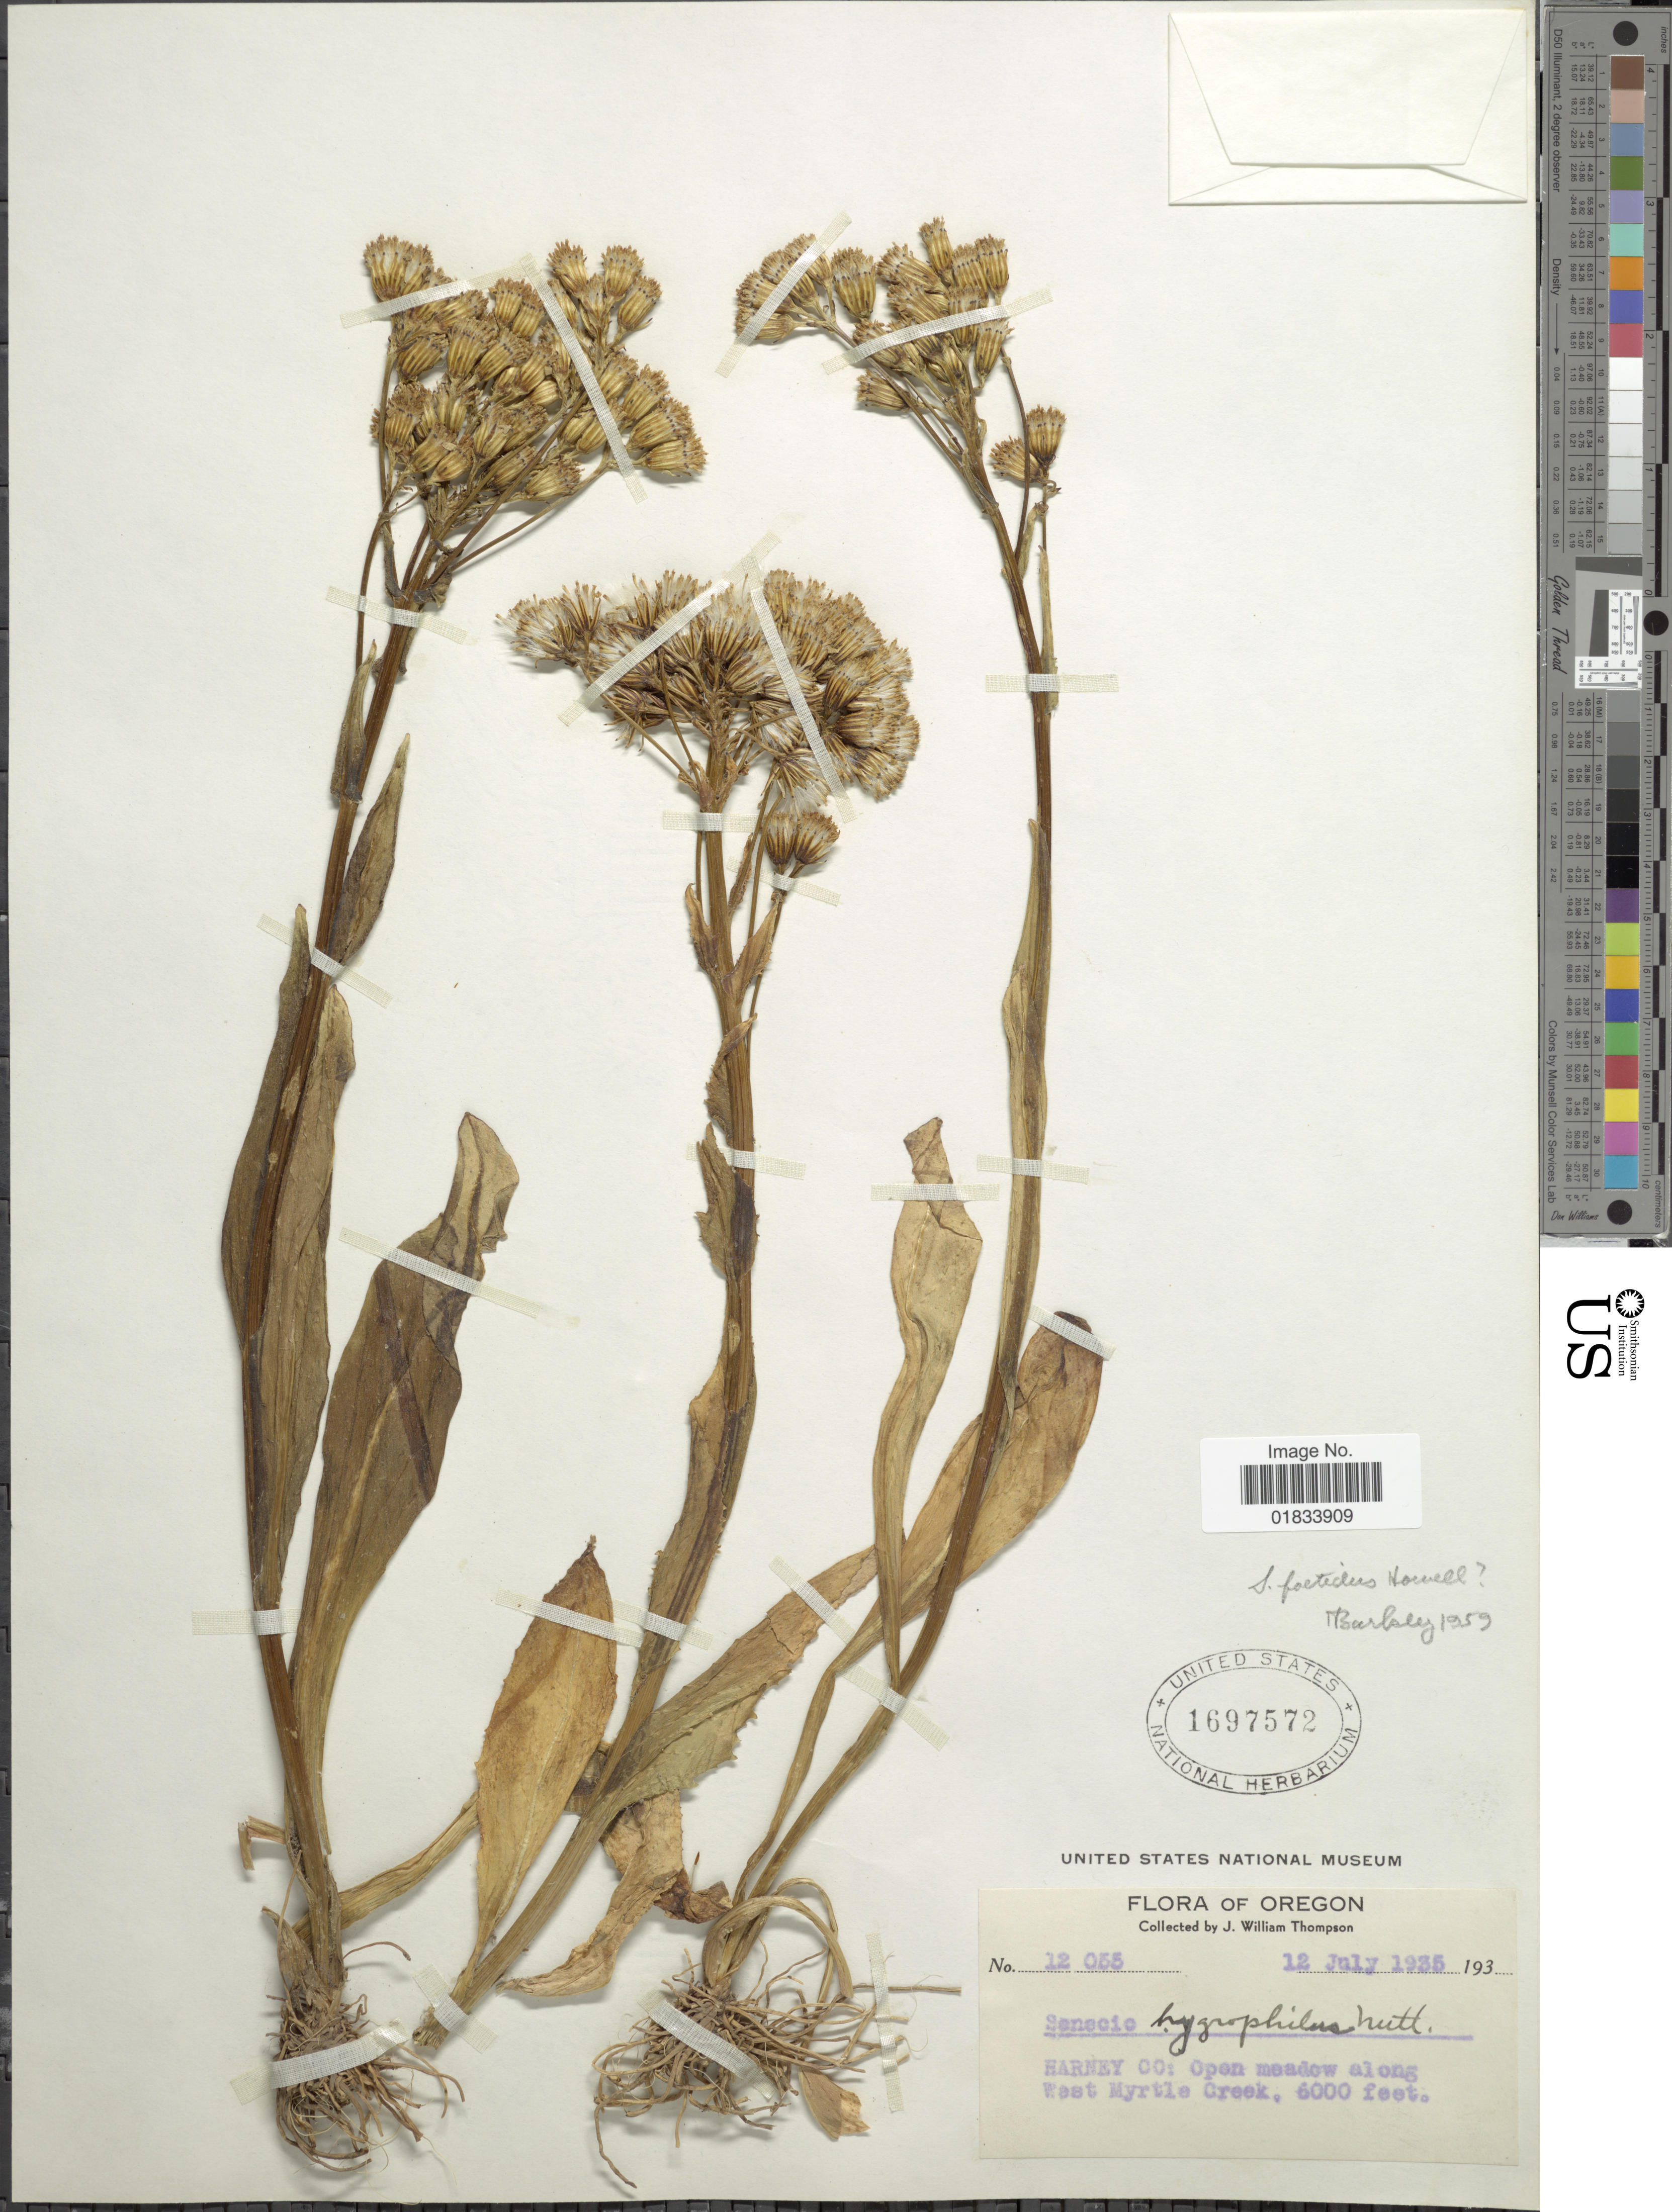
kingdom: Plantae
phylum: Tracheophyta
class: Magnoliopsida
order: Asterales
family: Asteraceae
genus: Senecio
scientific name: Senecio hydrophilus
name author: Nutt.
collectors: J. W. Thompson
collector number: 12055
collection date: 1935-07-12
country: United States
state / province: Oregon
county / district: Harney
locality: Harney Co: Open meadow along West Myrtle Creek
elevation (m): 1829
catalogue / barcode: US 1697572